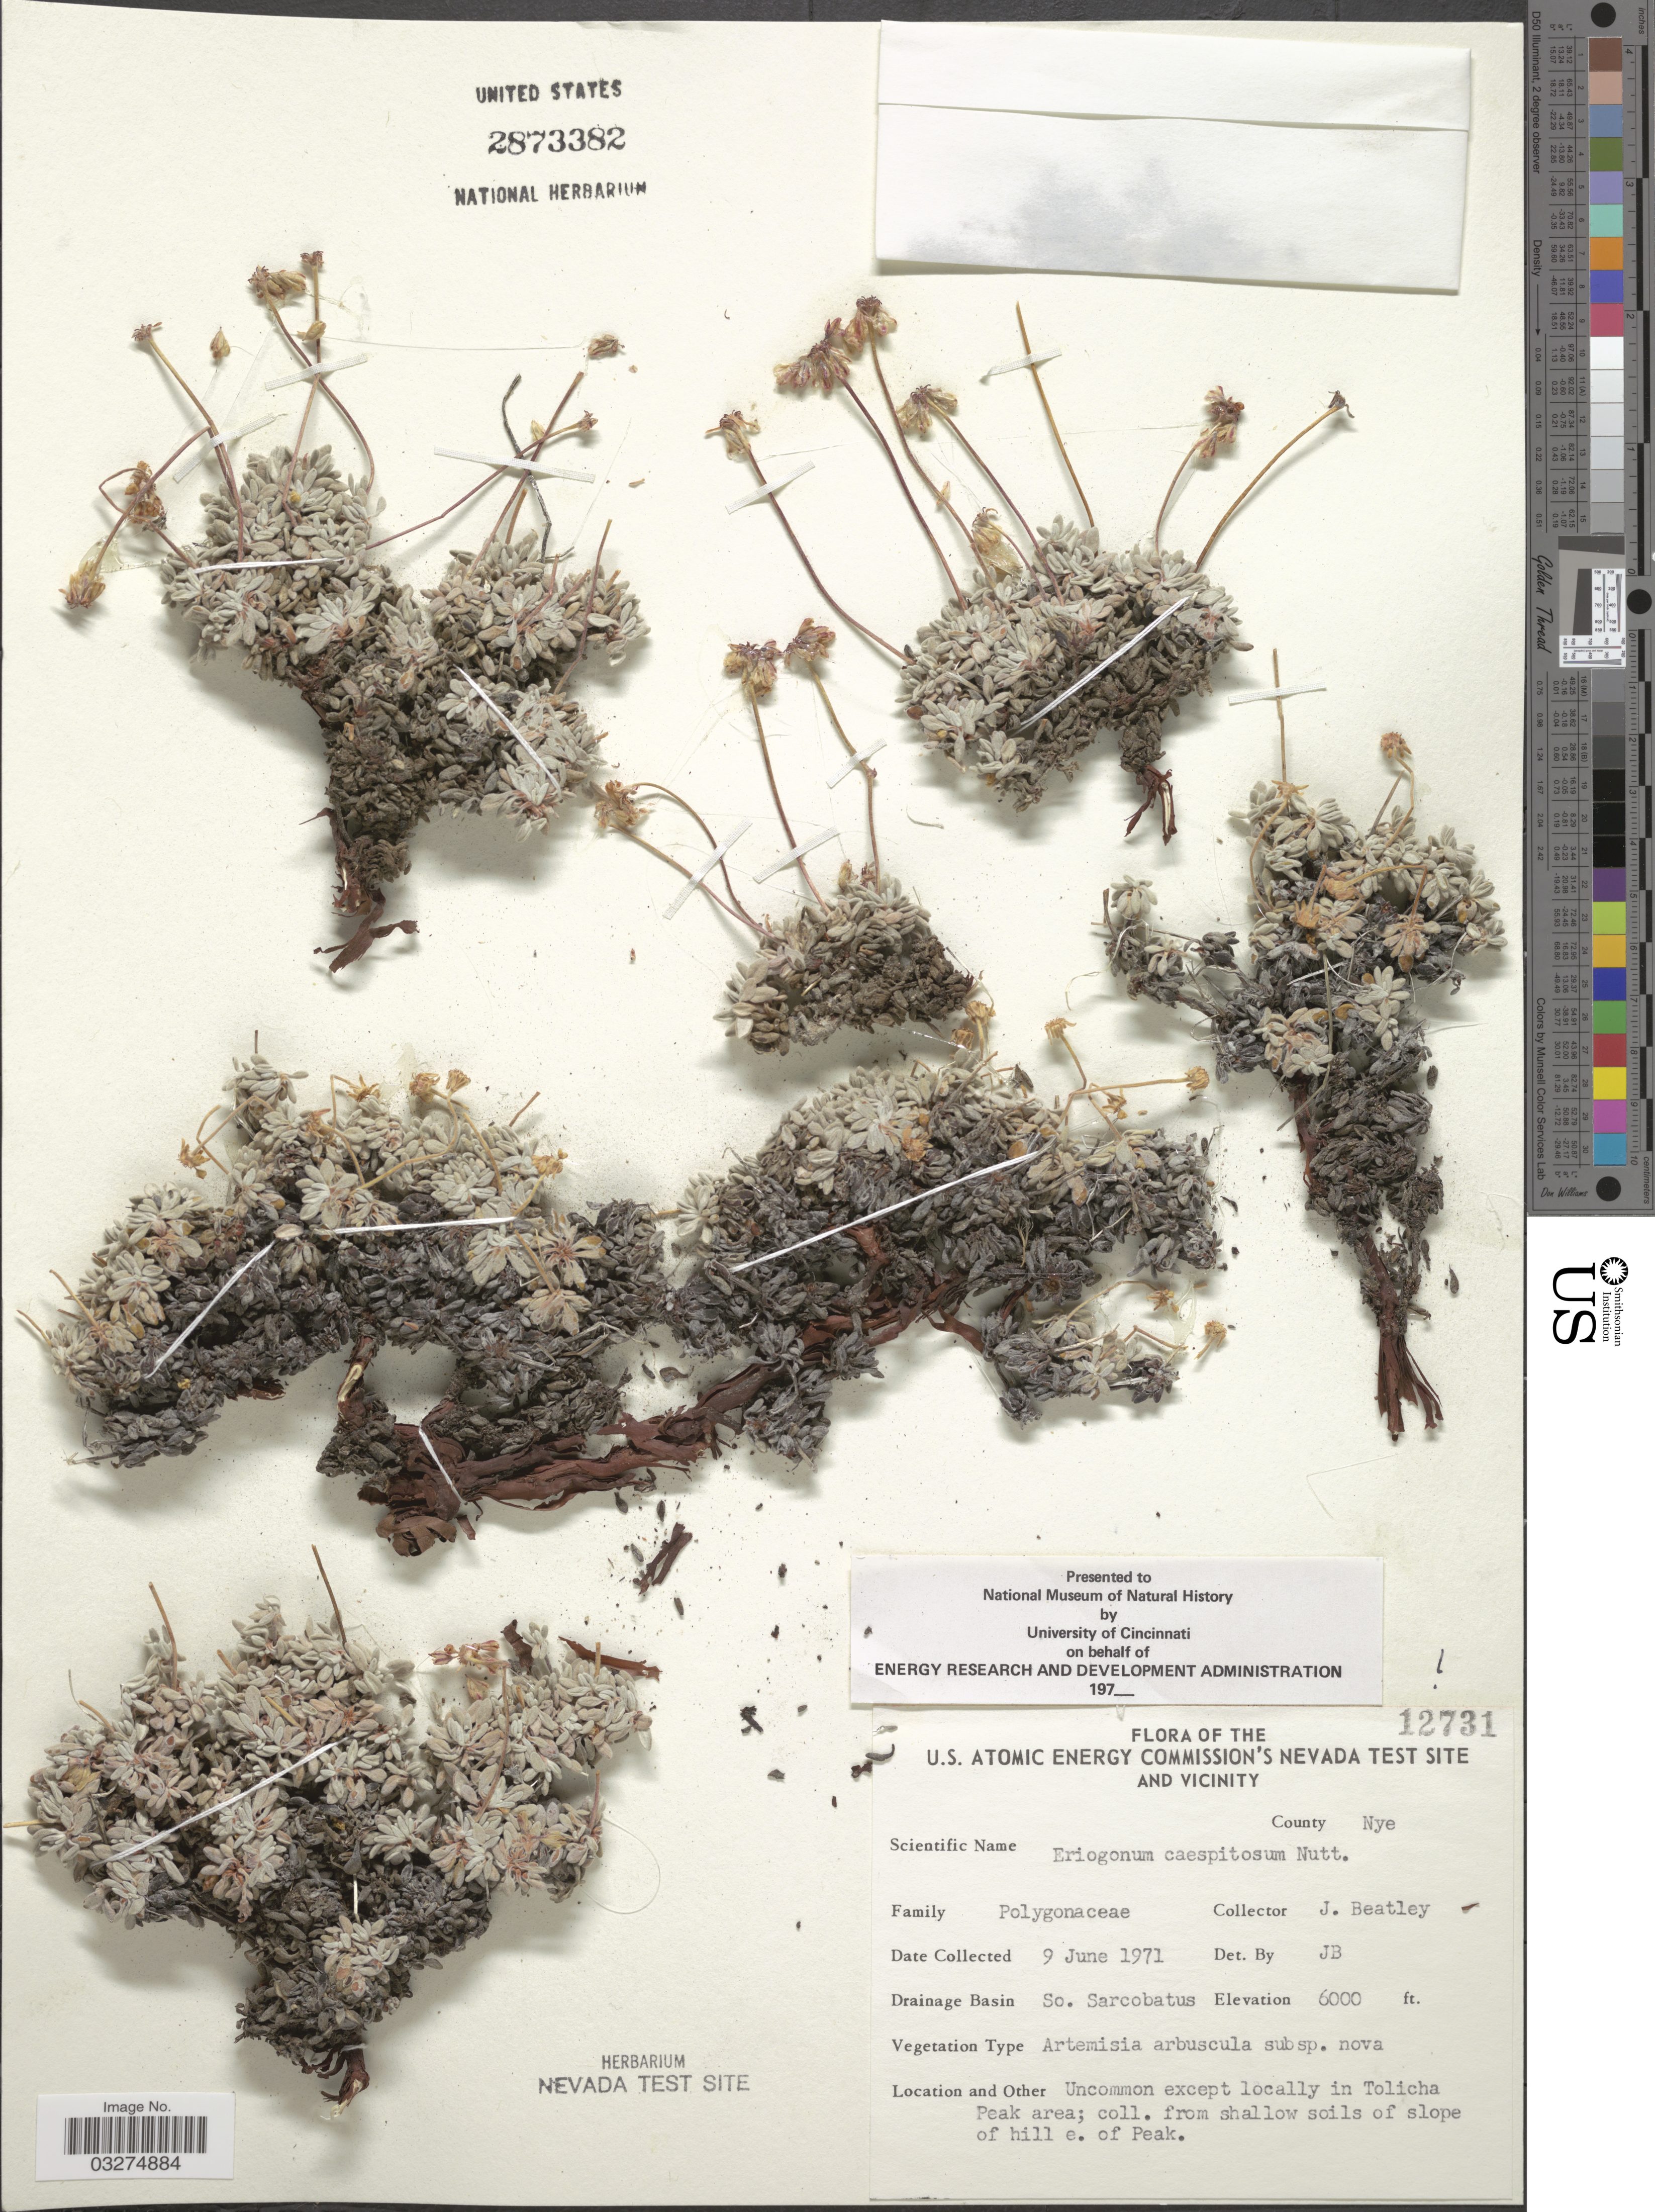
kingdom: Plantae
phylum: Tracheophyta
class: Magnoliopsida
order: Caryophyllales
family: Polygonaceae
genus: Eriogonum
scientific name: Eriogonum caespitosum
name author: Nutt.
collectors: J. C. Beatley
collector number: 12731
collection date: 1971-06-09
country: United States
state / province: Nevada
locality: U.S. Atomic Energy Commission's Nevada Test Site and Vicinity. County Nye. Drainage Basin So. Sarcobatus. Tolicha Peak area; from shallow soils of slope of hill e. of Peak.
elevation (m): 1829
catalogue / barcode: US 2873382